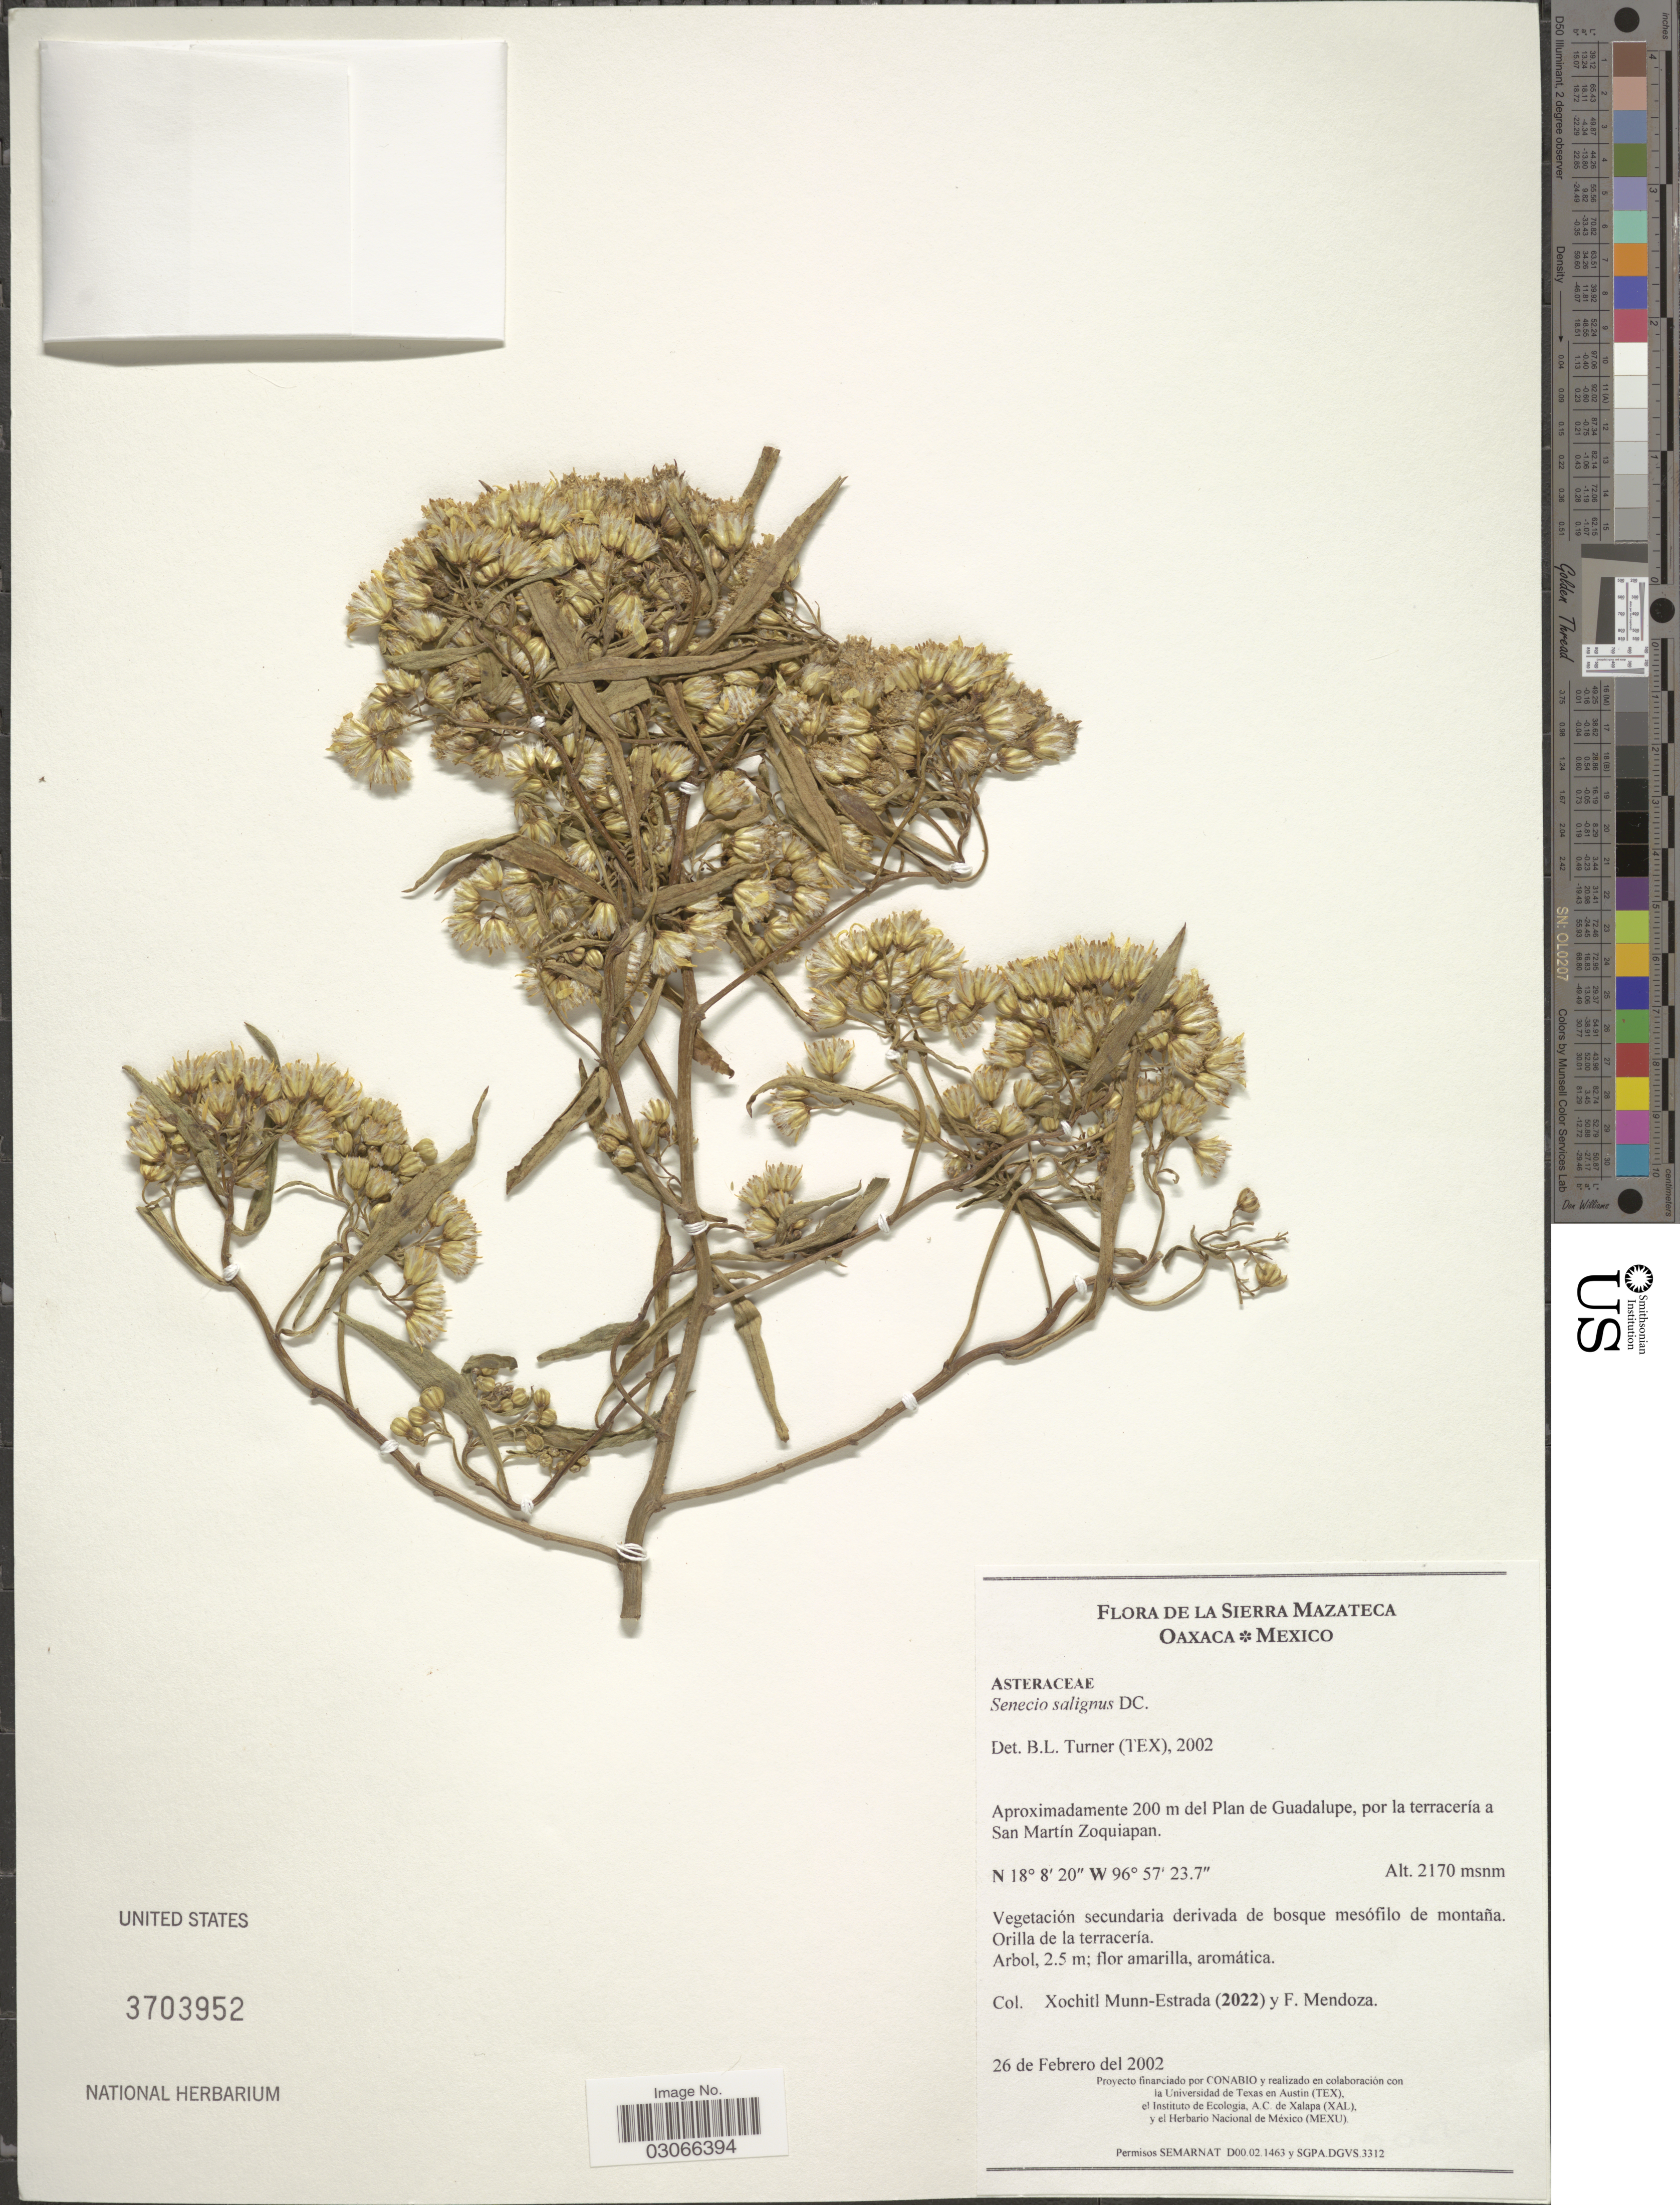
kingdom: Plantae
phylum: Tracheophyta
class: Magnoliopsida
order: Asterales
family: Asteraceae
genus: Barkleyanthus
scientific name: Barkleyanthus salicifolius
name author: (Kunth) H. Rob. & Brettell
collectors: X. Munn-Estrada & F. Mendoza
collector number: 2022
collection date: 2002-02-26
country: Mexico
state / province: Oaxaca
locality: La Sierra Mazateca. Aproximadamente 200 m del Plan de Guadalupe, por la terracería a San Martín Zoquiapan.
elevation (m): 2170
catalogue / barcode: US 3703952